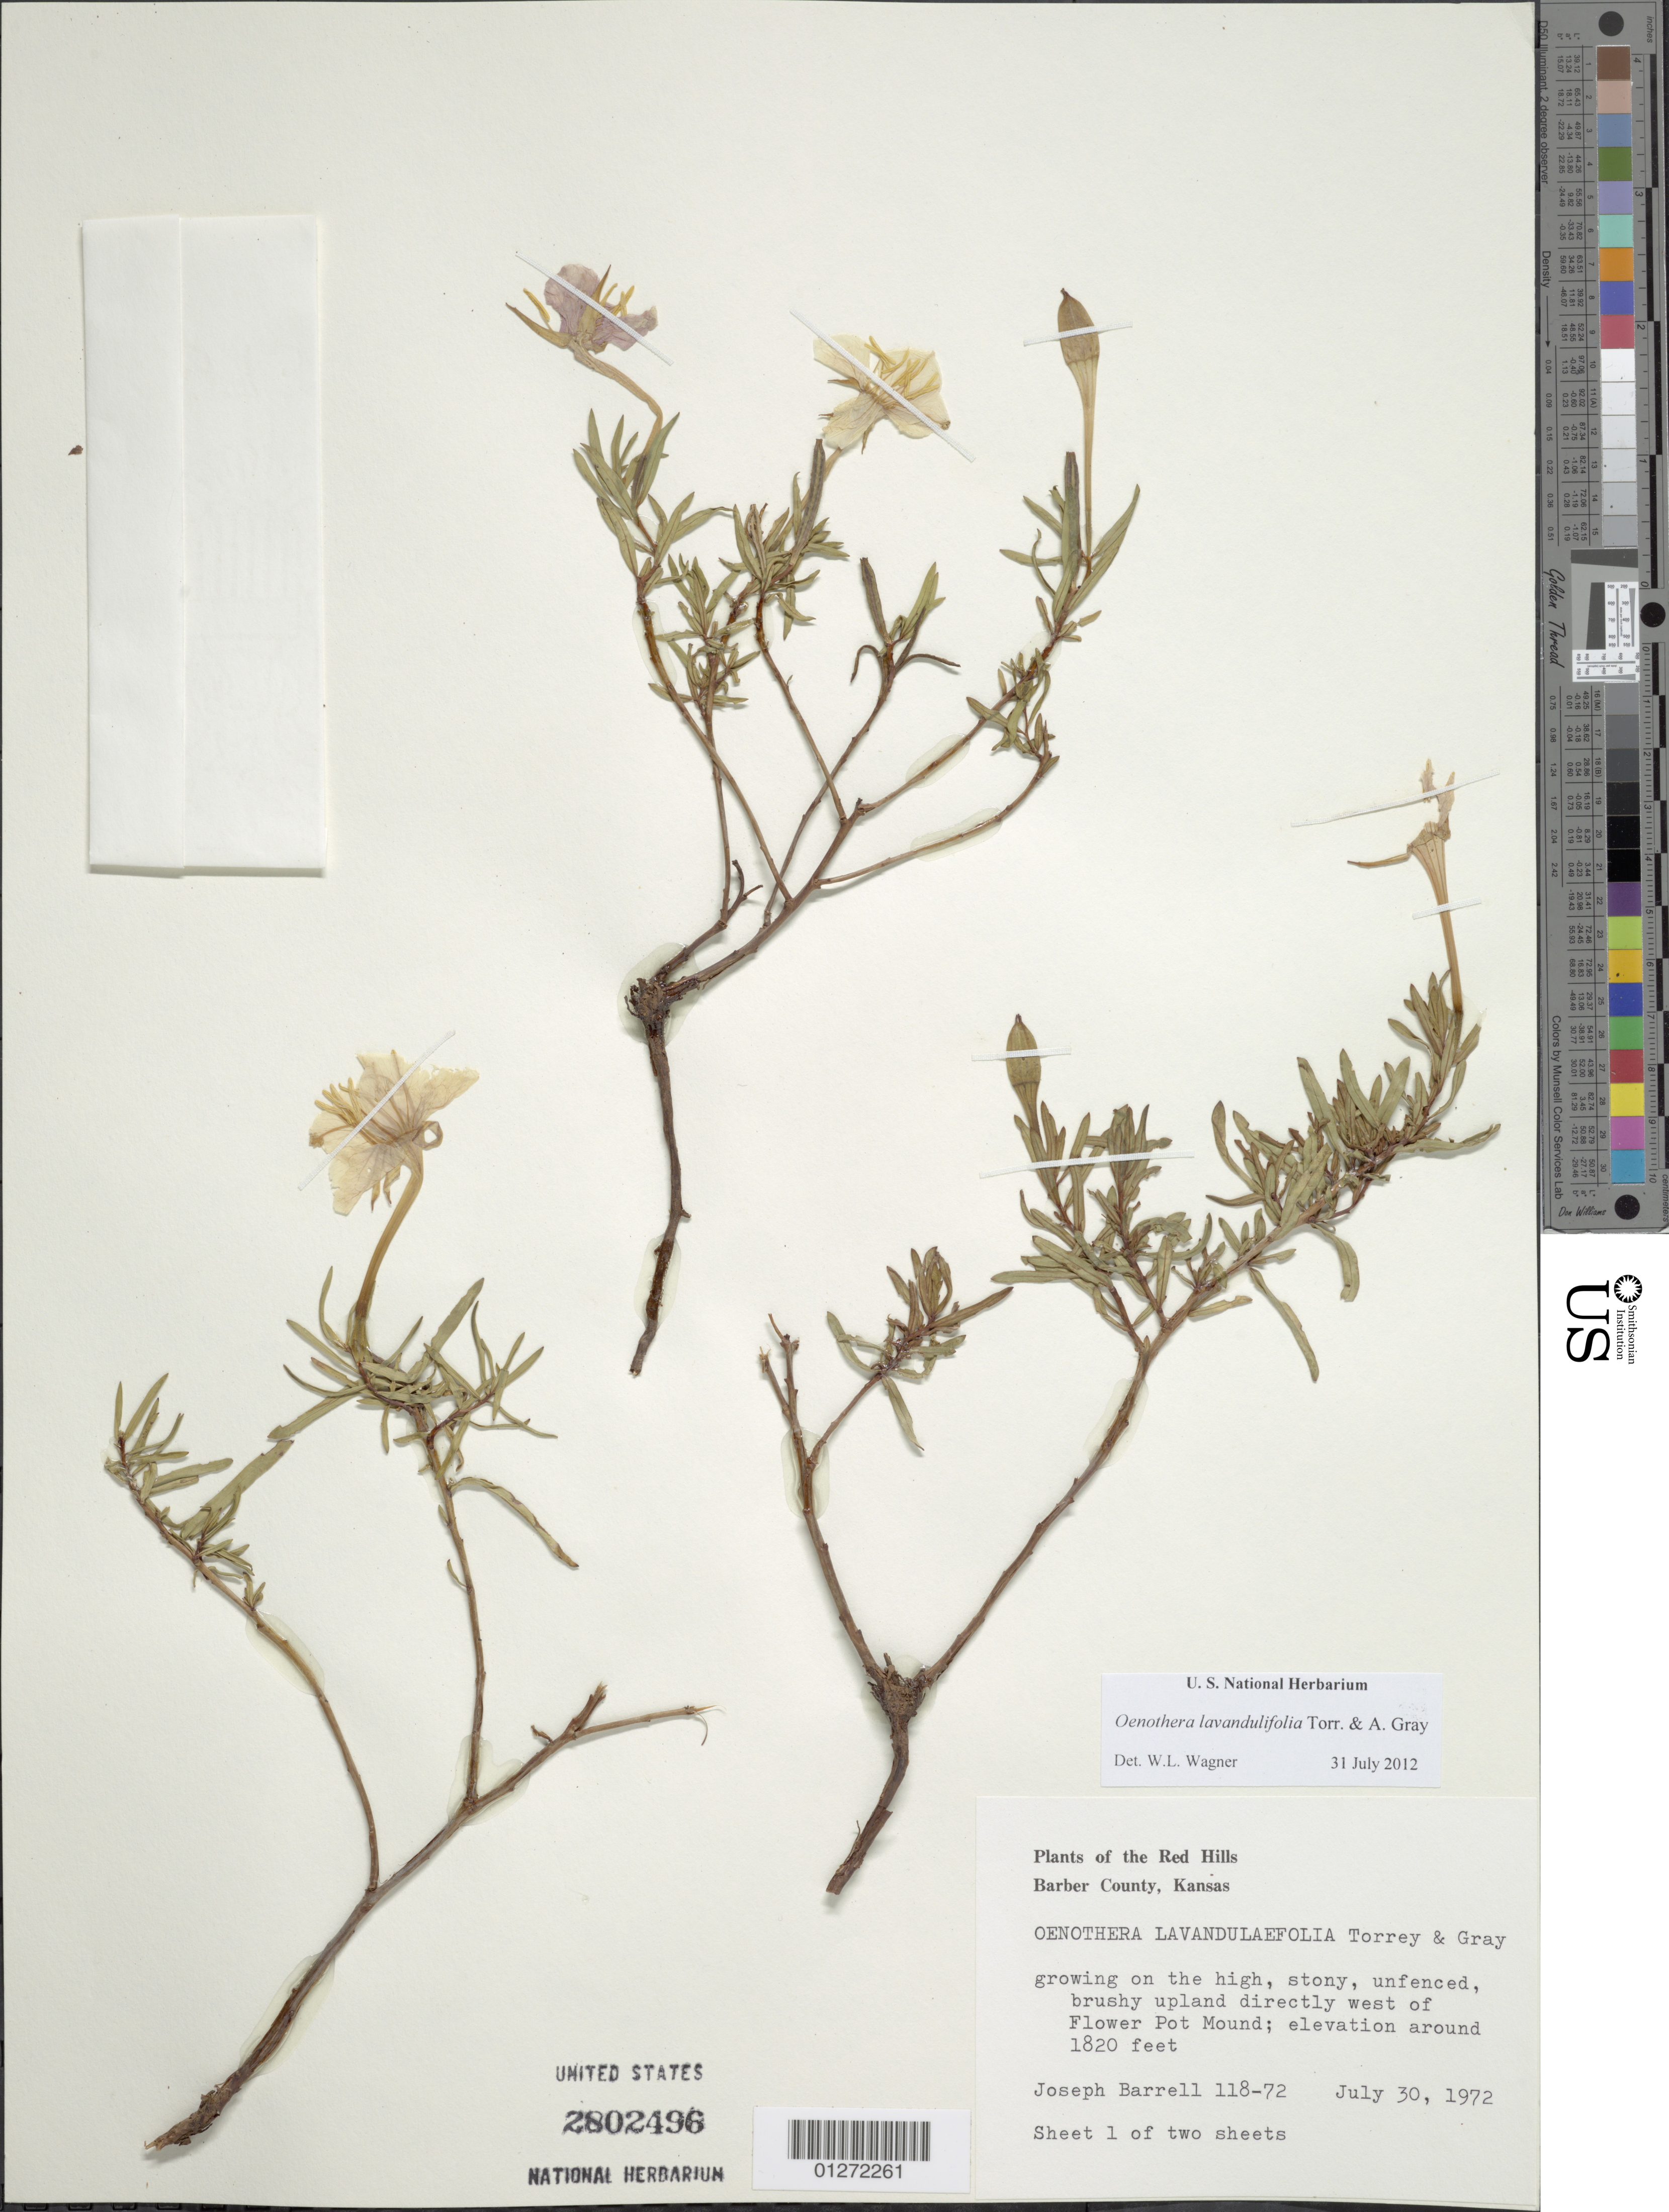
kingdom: Plantae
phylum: Tracheophyta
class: Magnoliopsida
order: Myrtales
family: Onagraceae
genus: Oenothera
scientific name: Oenothera lavandulifolia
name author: Torr. & A. Gray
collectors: J. Barrell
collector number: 118-72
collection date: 1972-07-30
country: United States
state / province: Kansas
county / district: Barber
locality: W of Flower Pot Mound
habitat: stony, brushy upland.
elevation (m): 555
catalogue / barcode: US 2802496